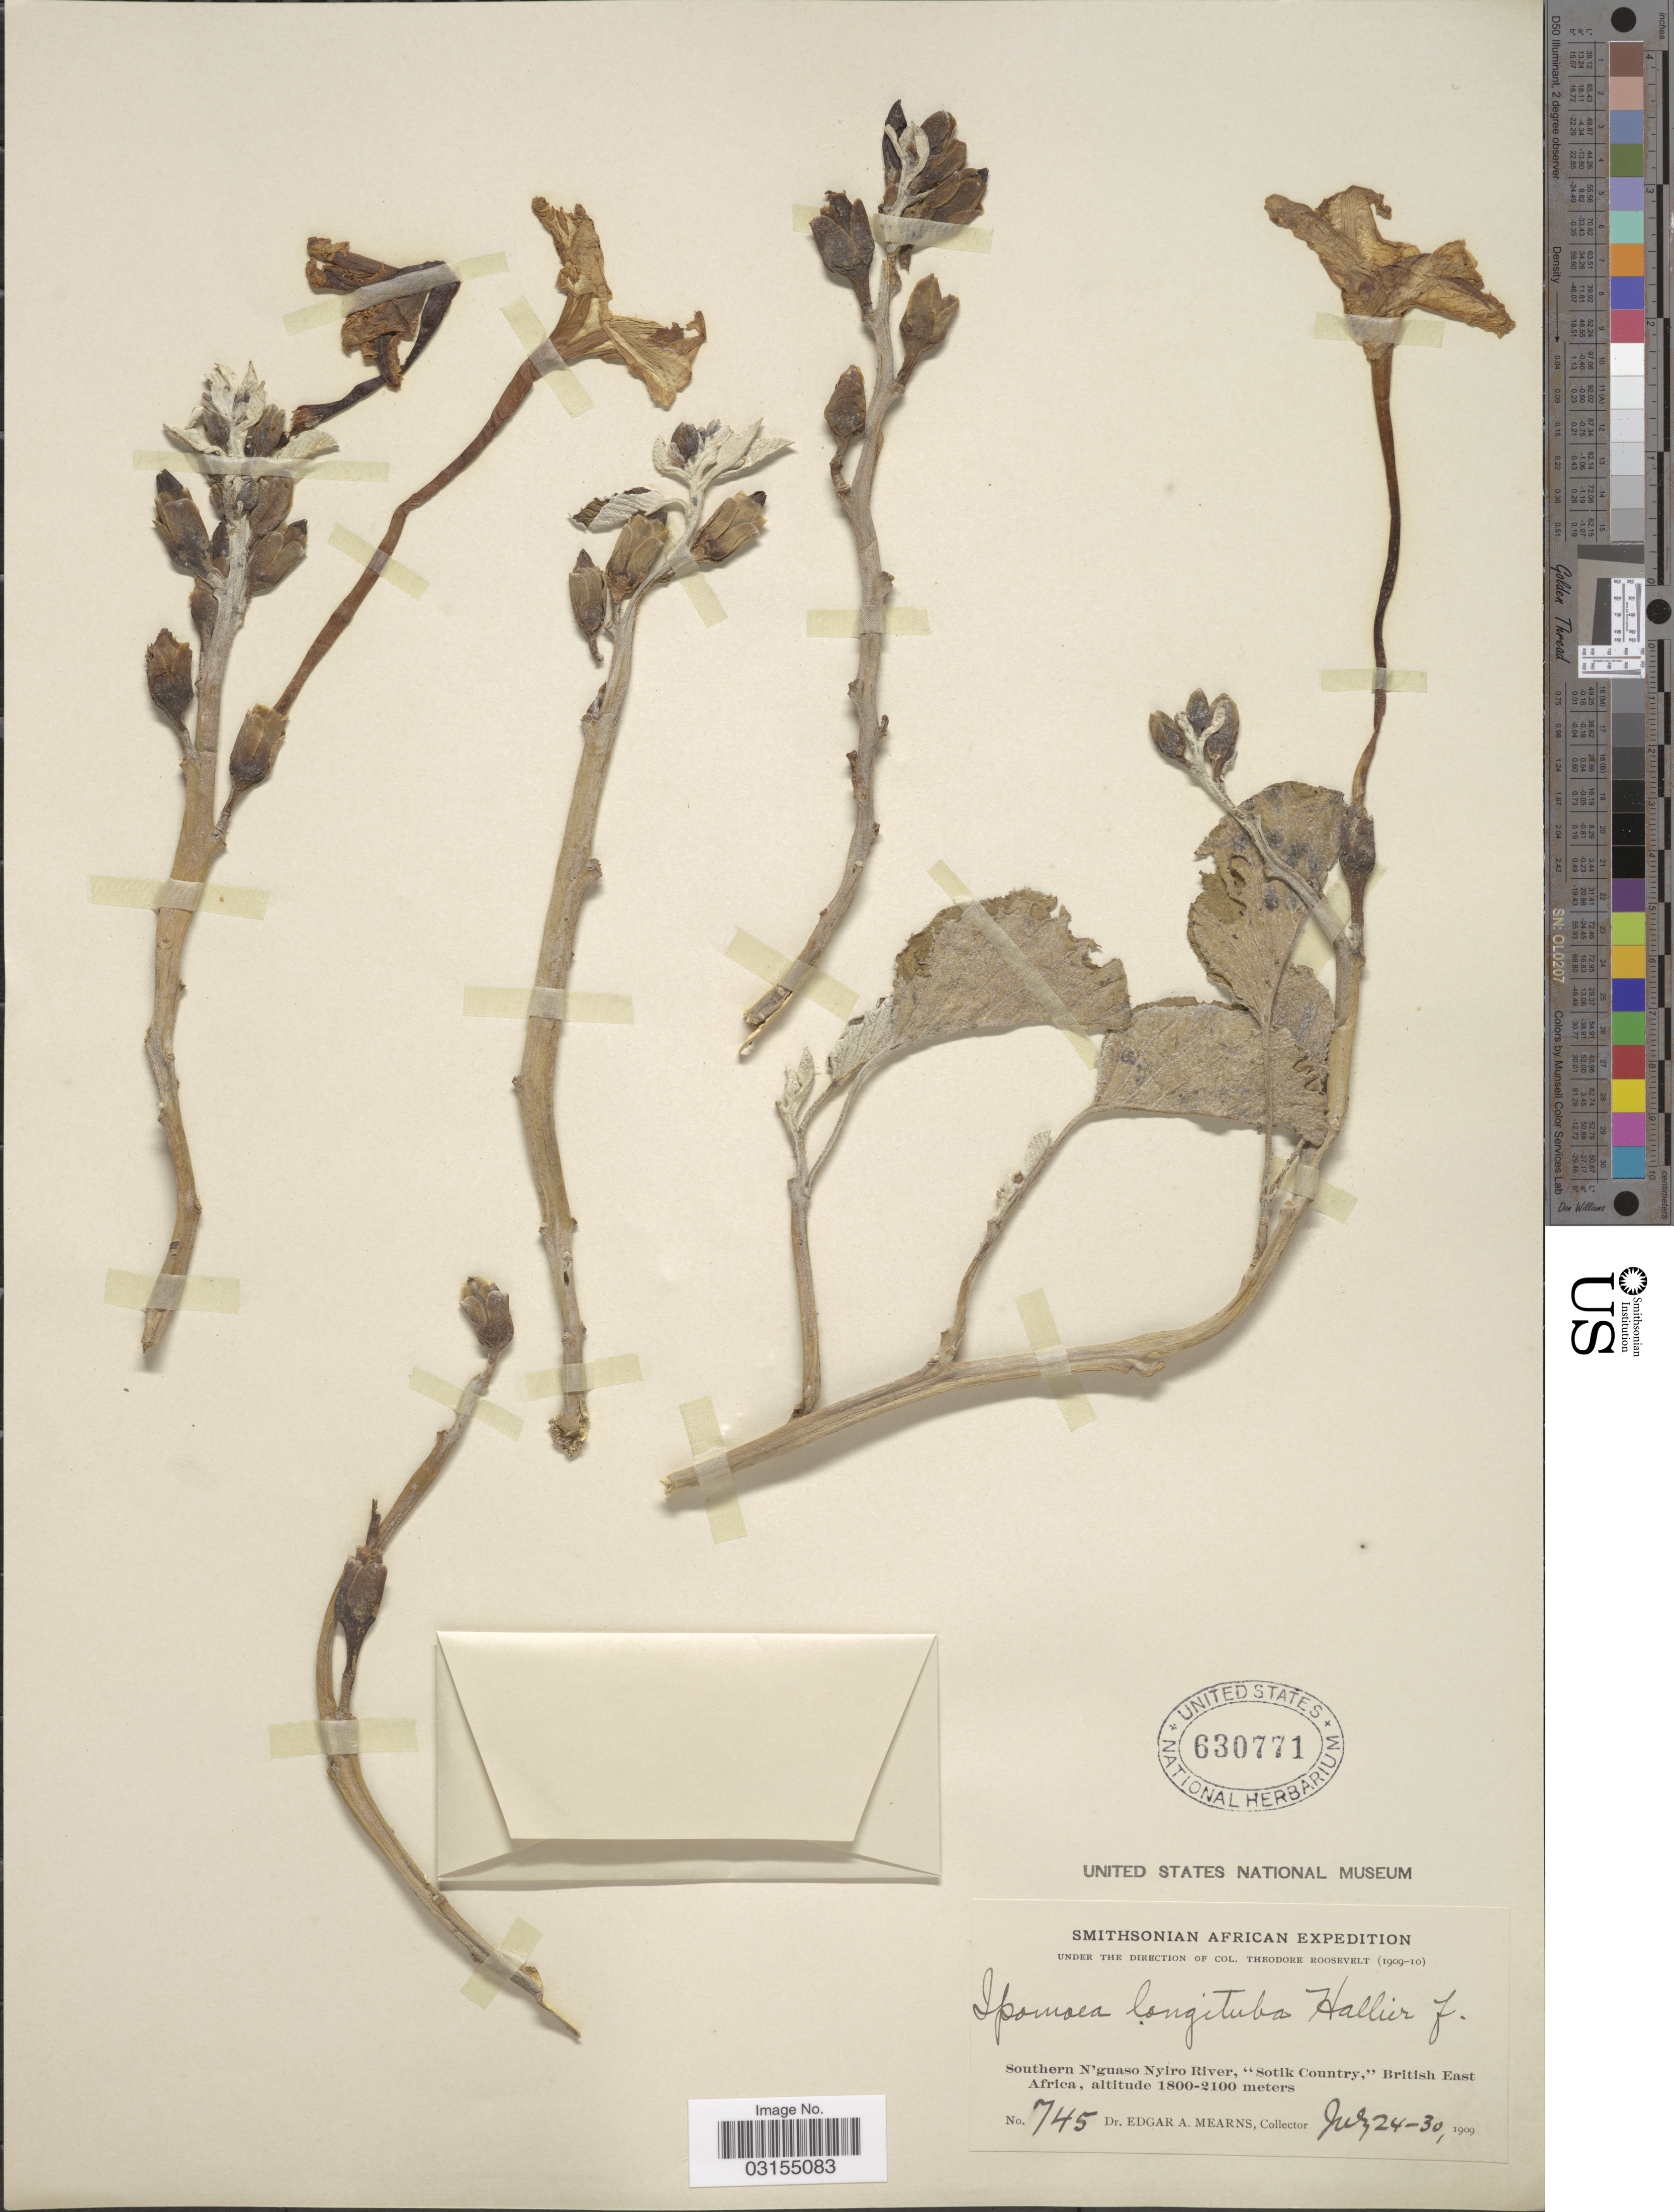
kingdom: Plantae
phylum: Tracheophyta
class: Magnoliopsida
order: Solanales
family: Convolvulaceae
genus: Ipomoea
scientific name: Ipomoea longituba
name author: Hallier f.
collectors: E. A. Mearns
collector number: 745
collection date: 1909-07-24/1909-07-30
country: Kenya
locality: Southern N'guaso Nyiro River, "Sotik Country," British East Africa.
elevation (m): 1800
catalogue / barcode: US 630771